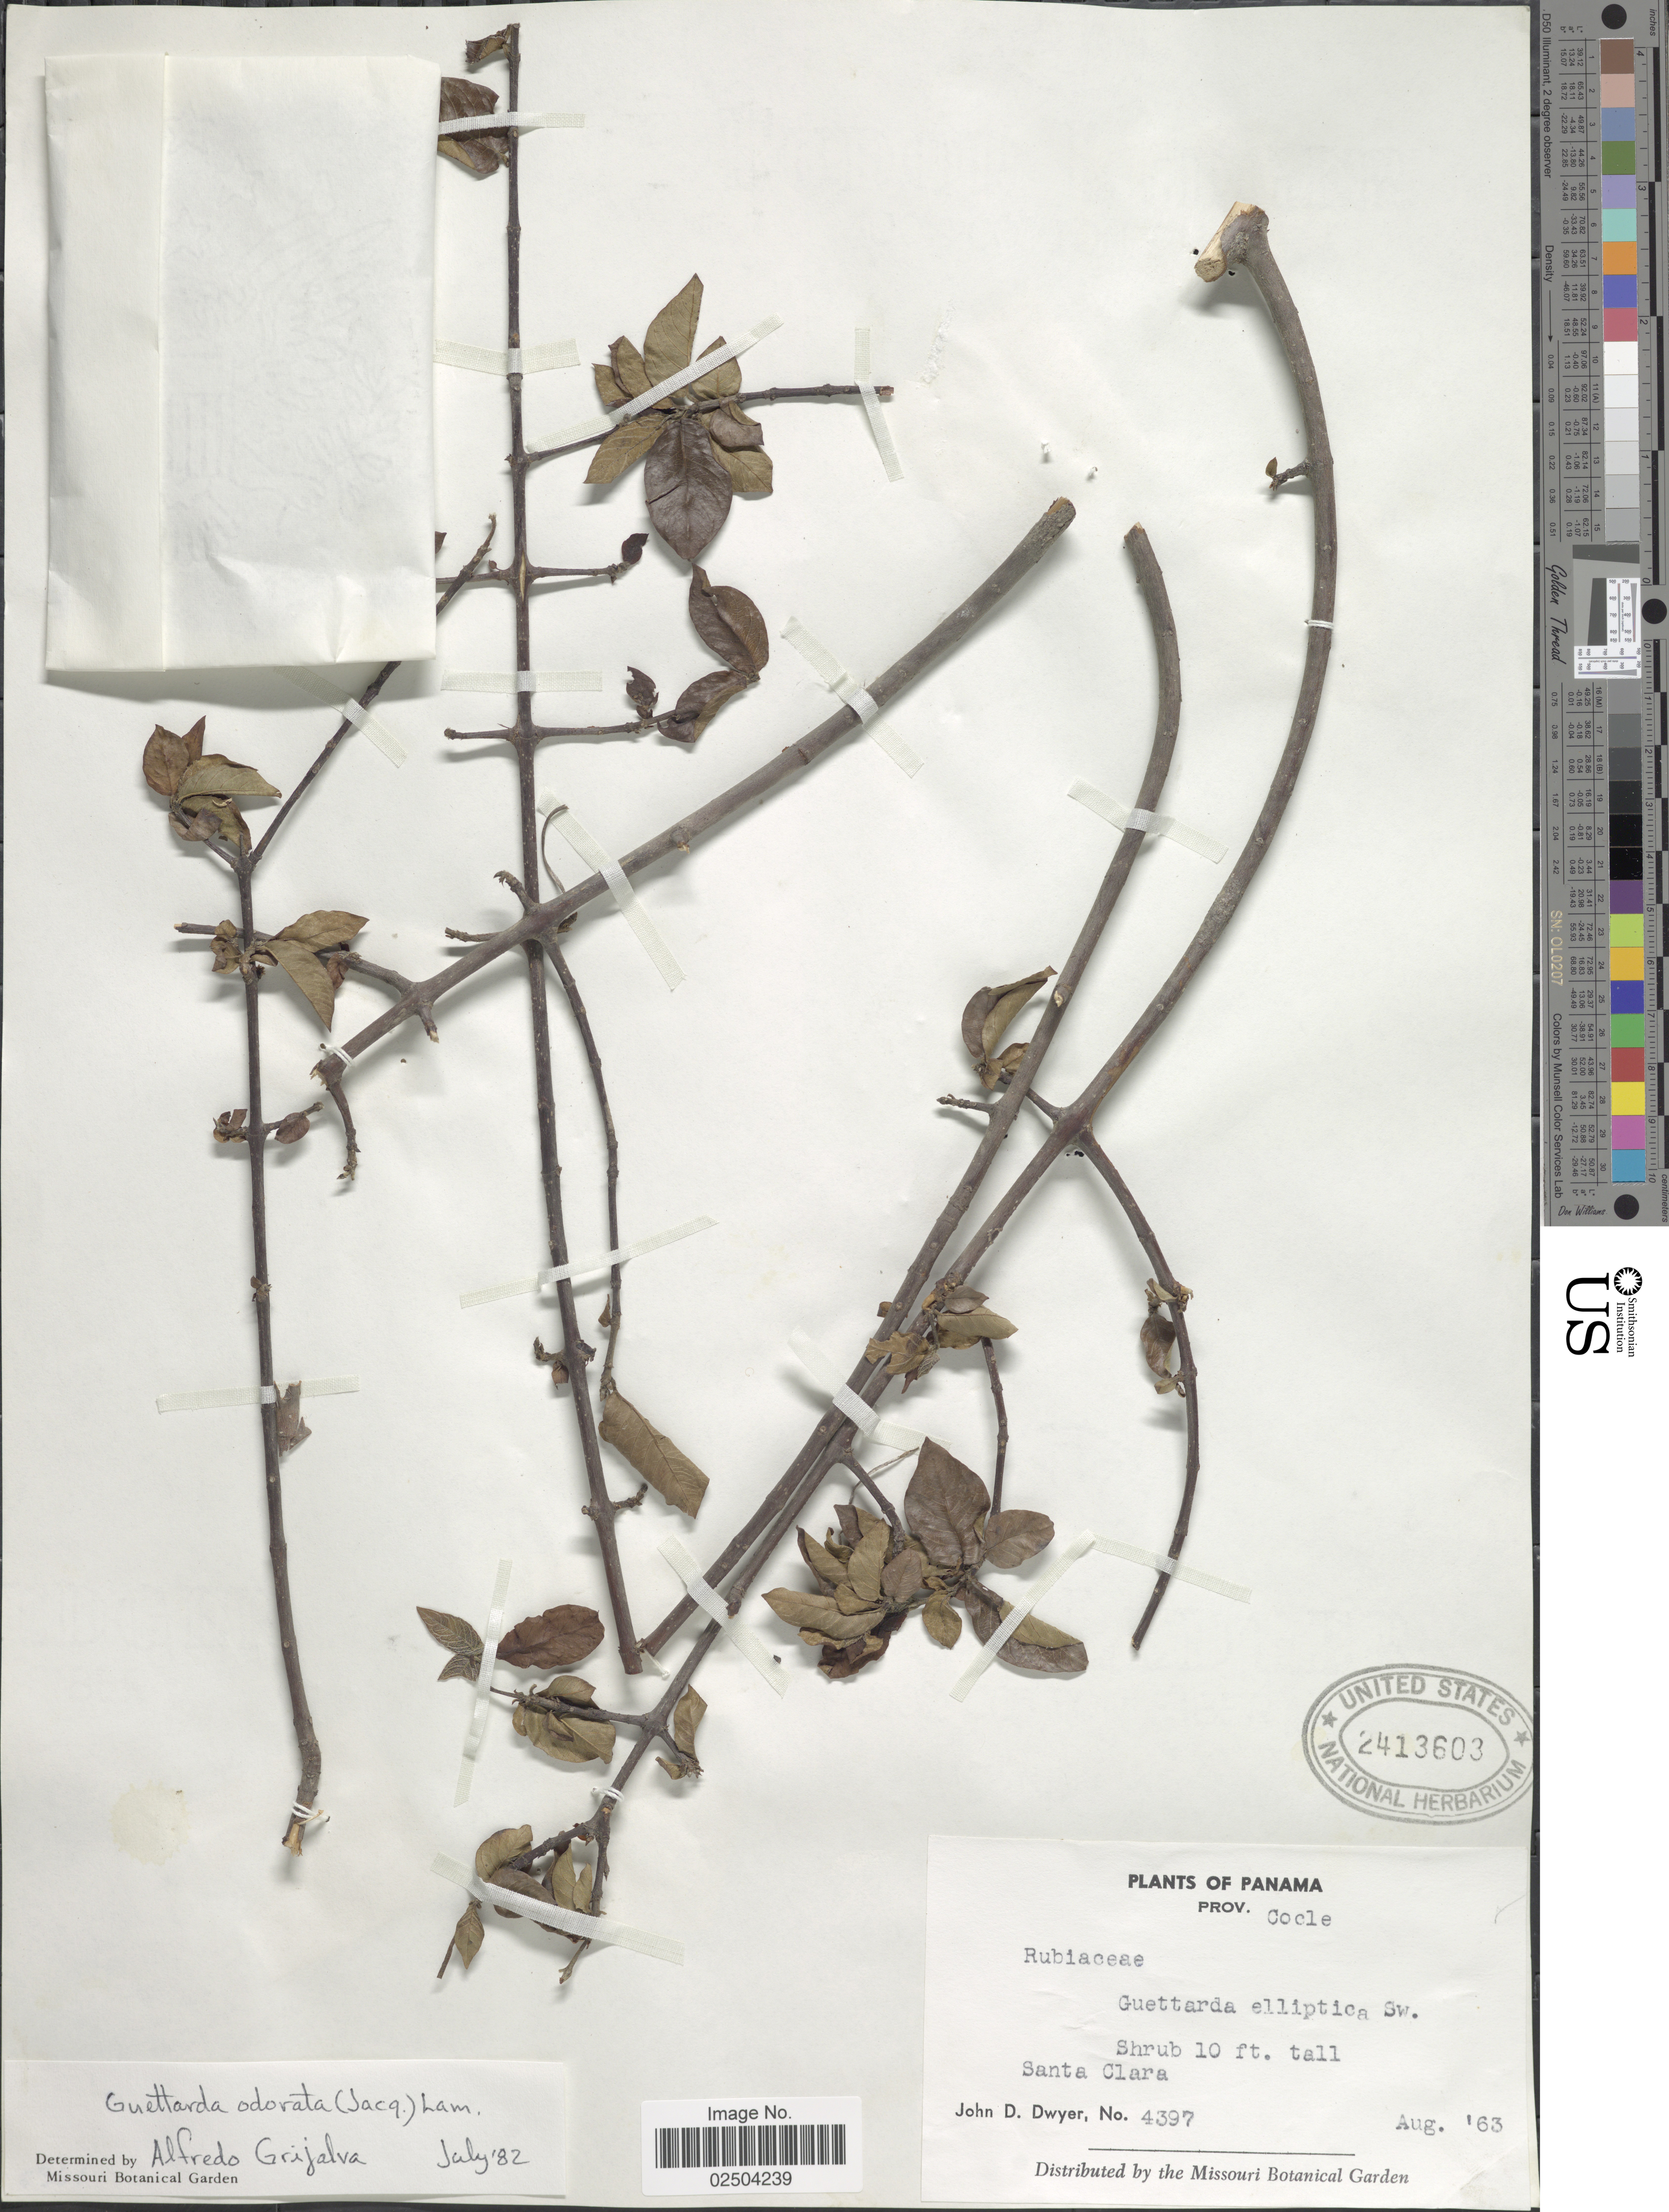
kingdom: Plantae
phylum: Tracheophyta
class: Magnoliopsida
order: Gentianales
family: Rubiaceae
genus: Guettarda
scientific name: Guettarda odorata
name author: (Jacq.) Lam.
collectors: J. D. Dwyer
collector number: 4397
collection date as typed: Transcribed d/m/y: /8/63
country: Panama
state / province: Coclé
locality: Prov. Cocle, Santa Clara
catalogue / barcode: US 2413603